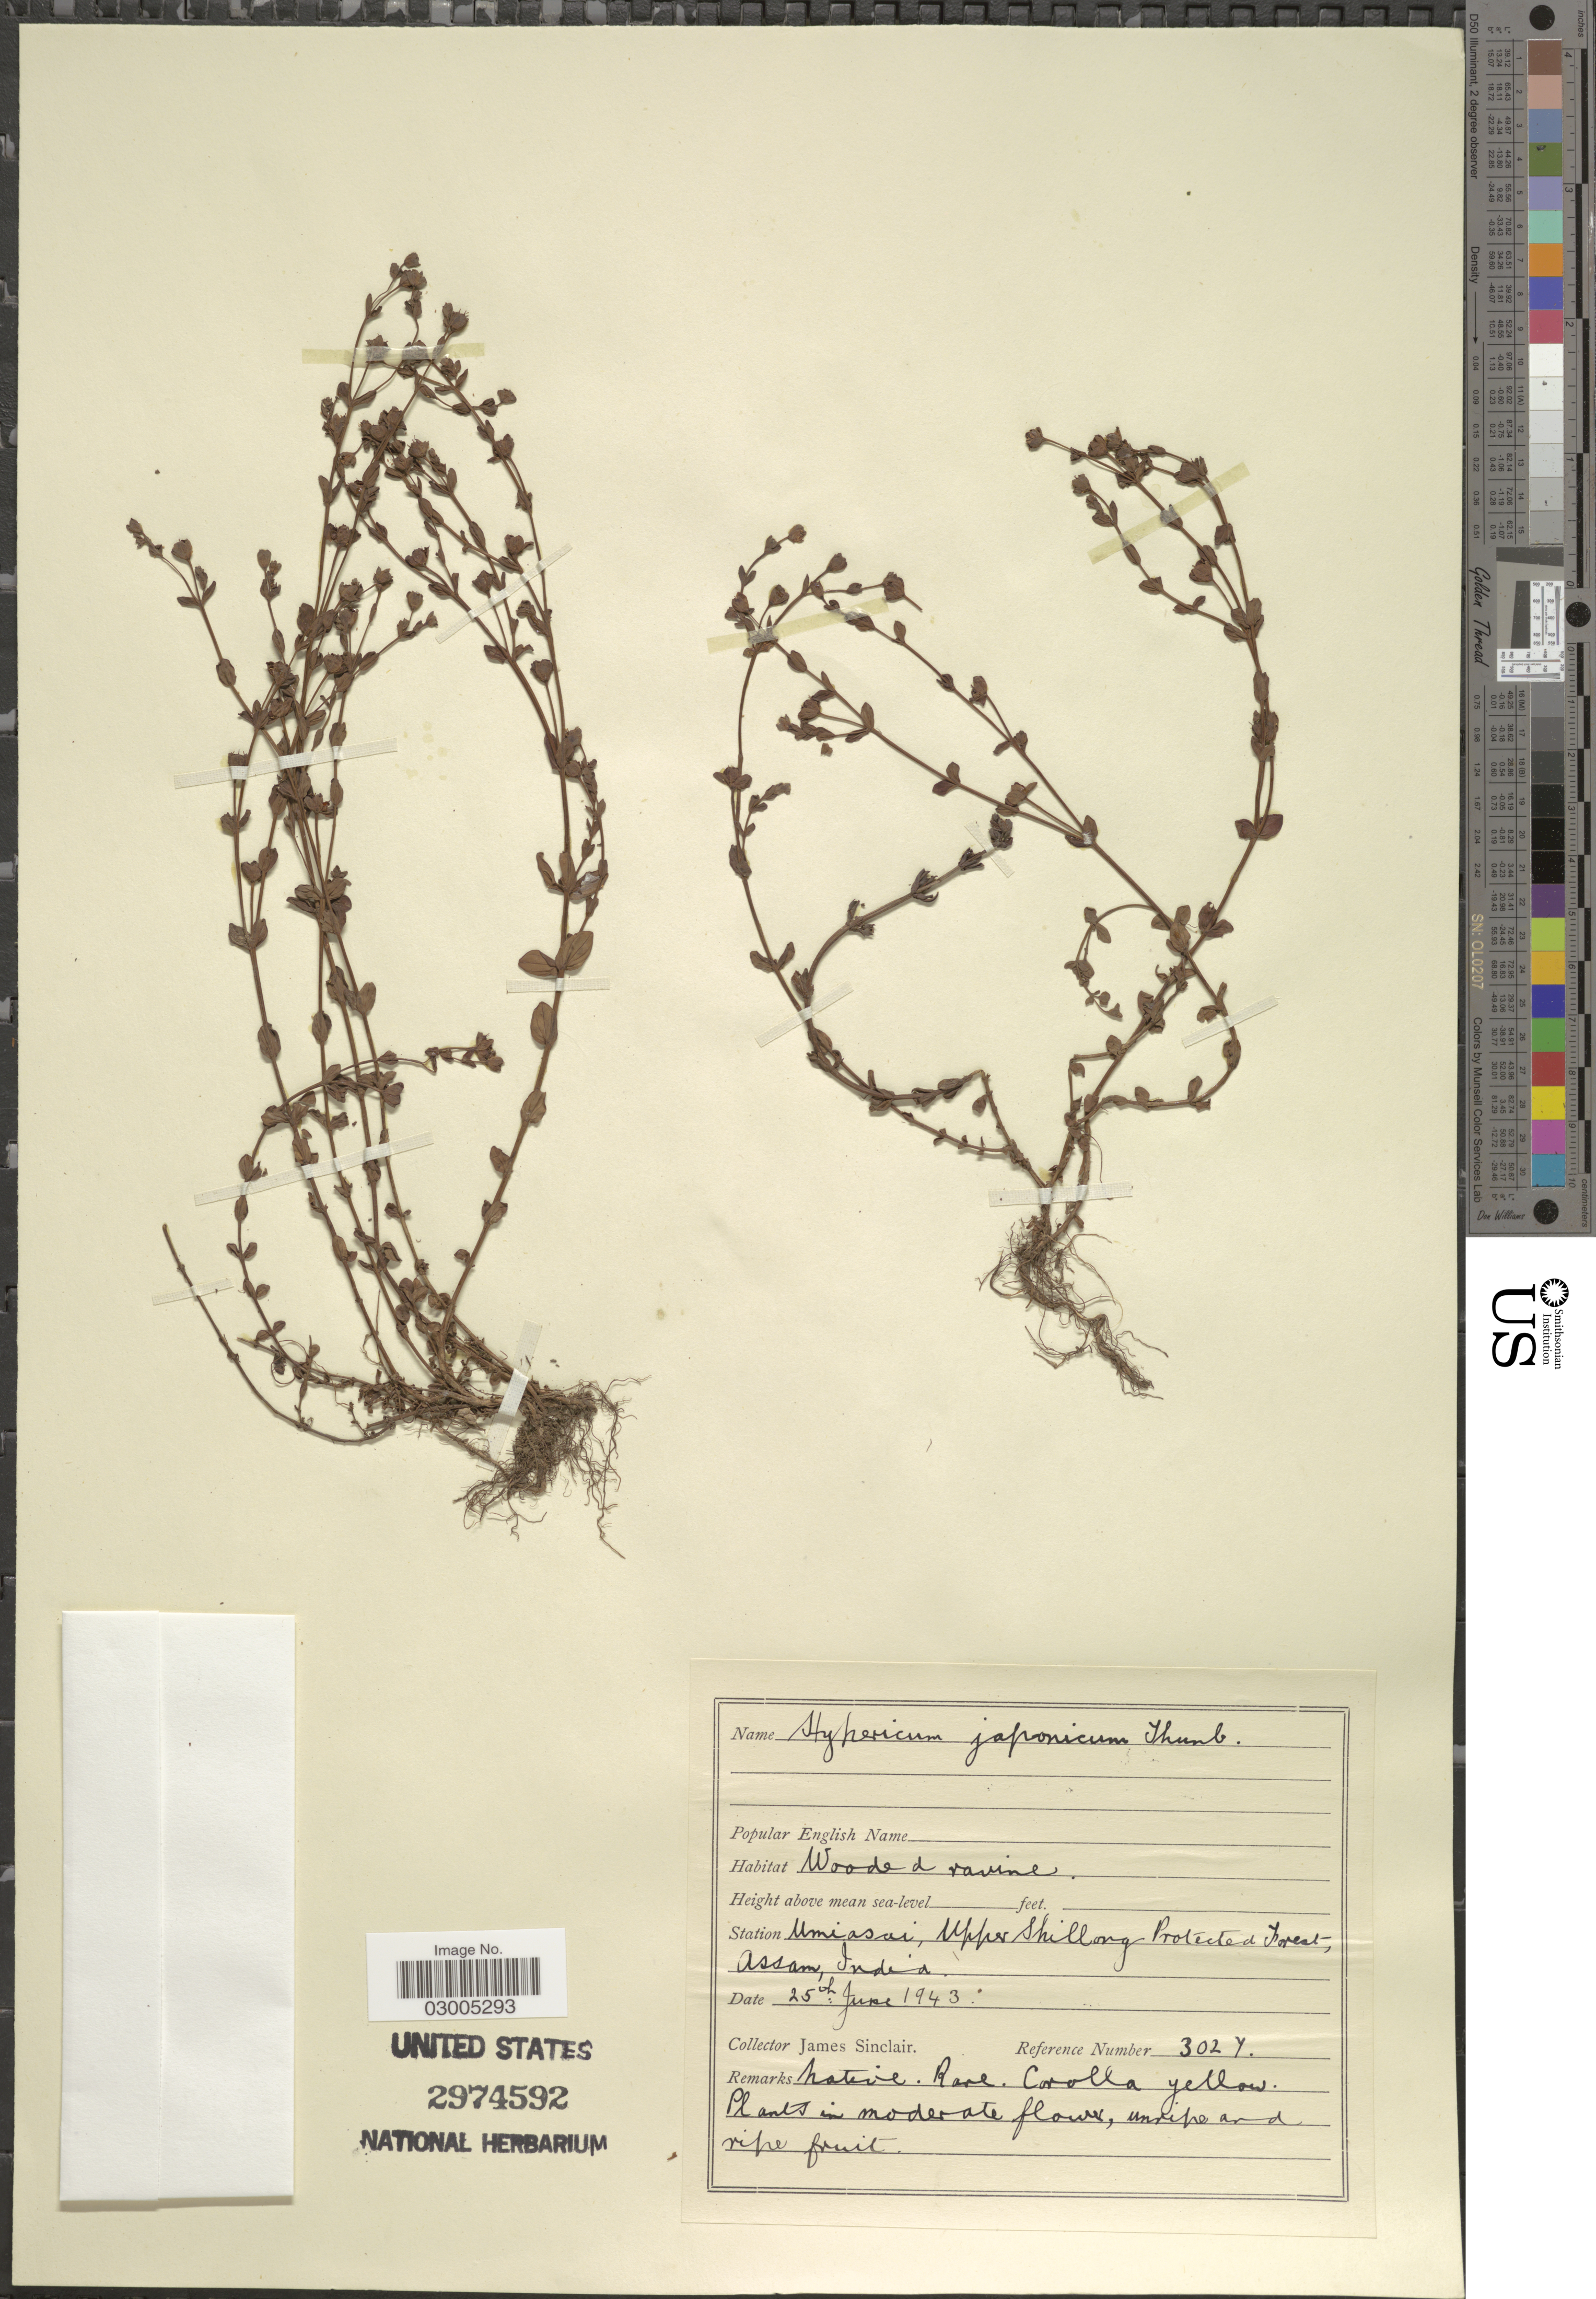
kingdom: Plantae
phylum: Tracheophyta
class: Magnoliopsida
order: Malpighiales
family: Hypericaceae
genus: Hypericum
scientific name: Hypericum japonicum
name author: Thunb.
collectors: J. Sinclair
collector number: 3027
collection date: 1943-06-25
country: India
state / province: Meghalaya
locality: Station Umiasai, Upper Shillong Protected Forest.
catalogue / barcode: US 2974592